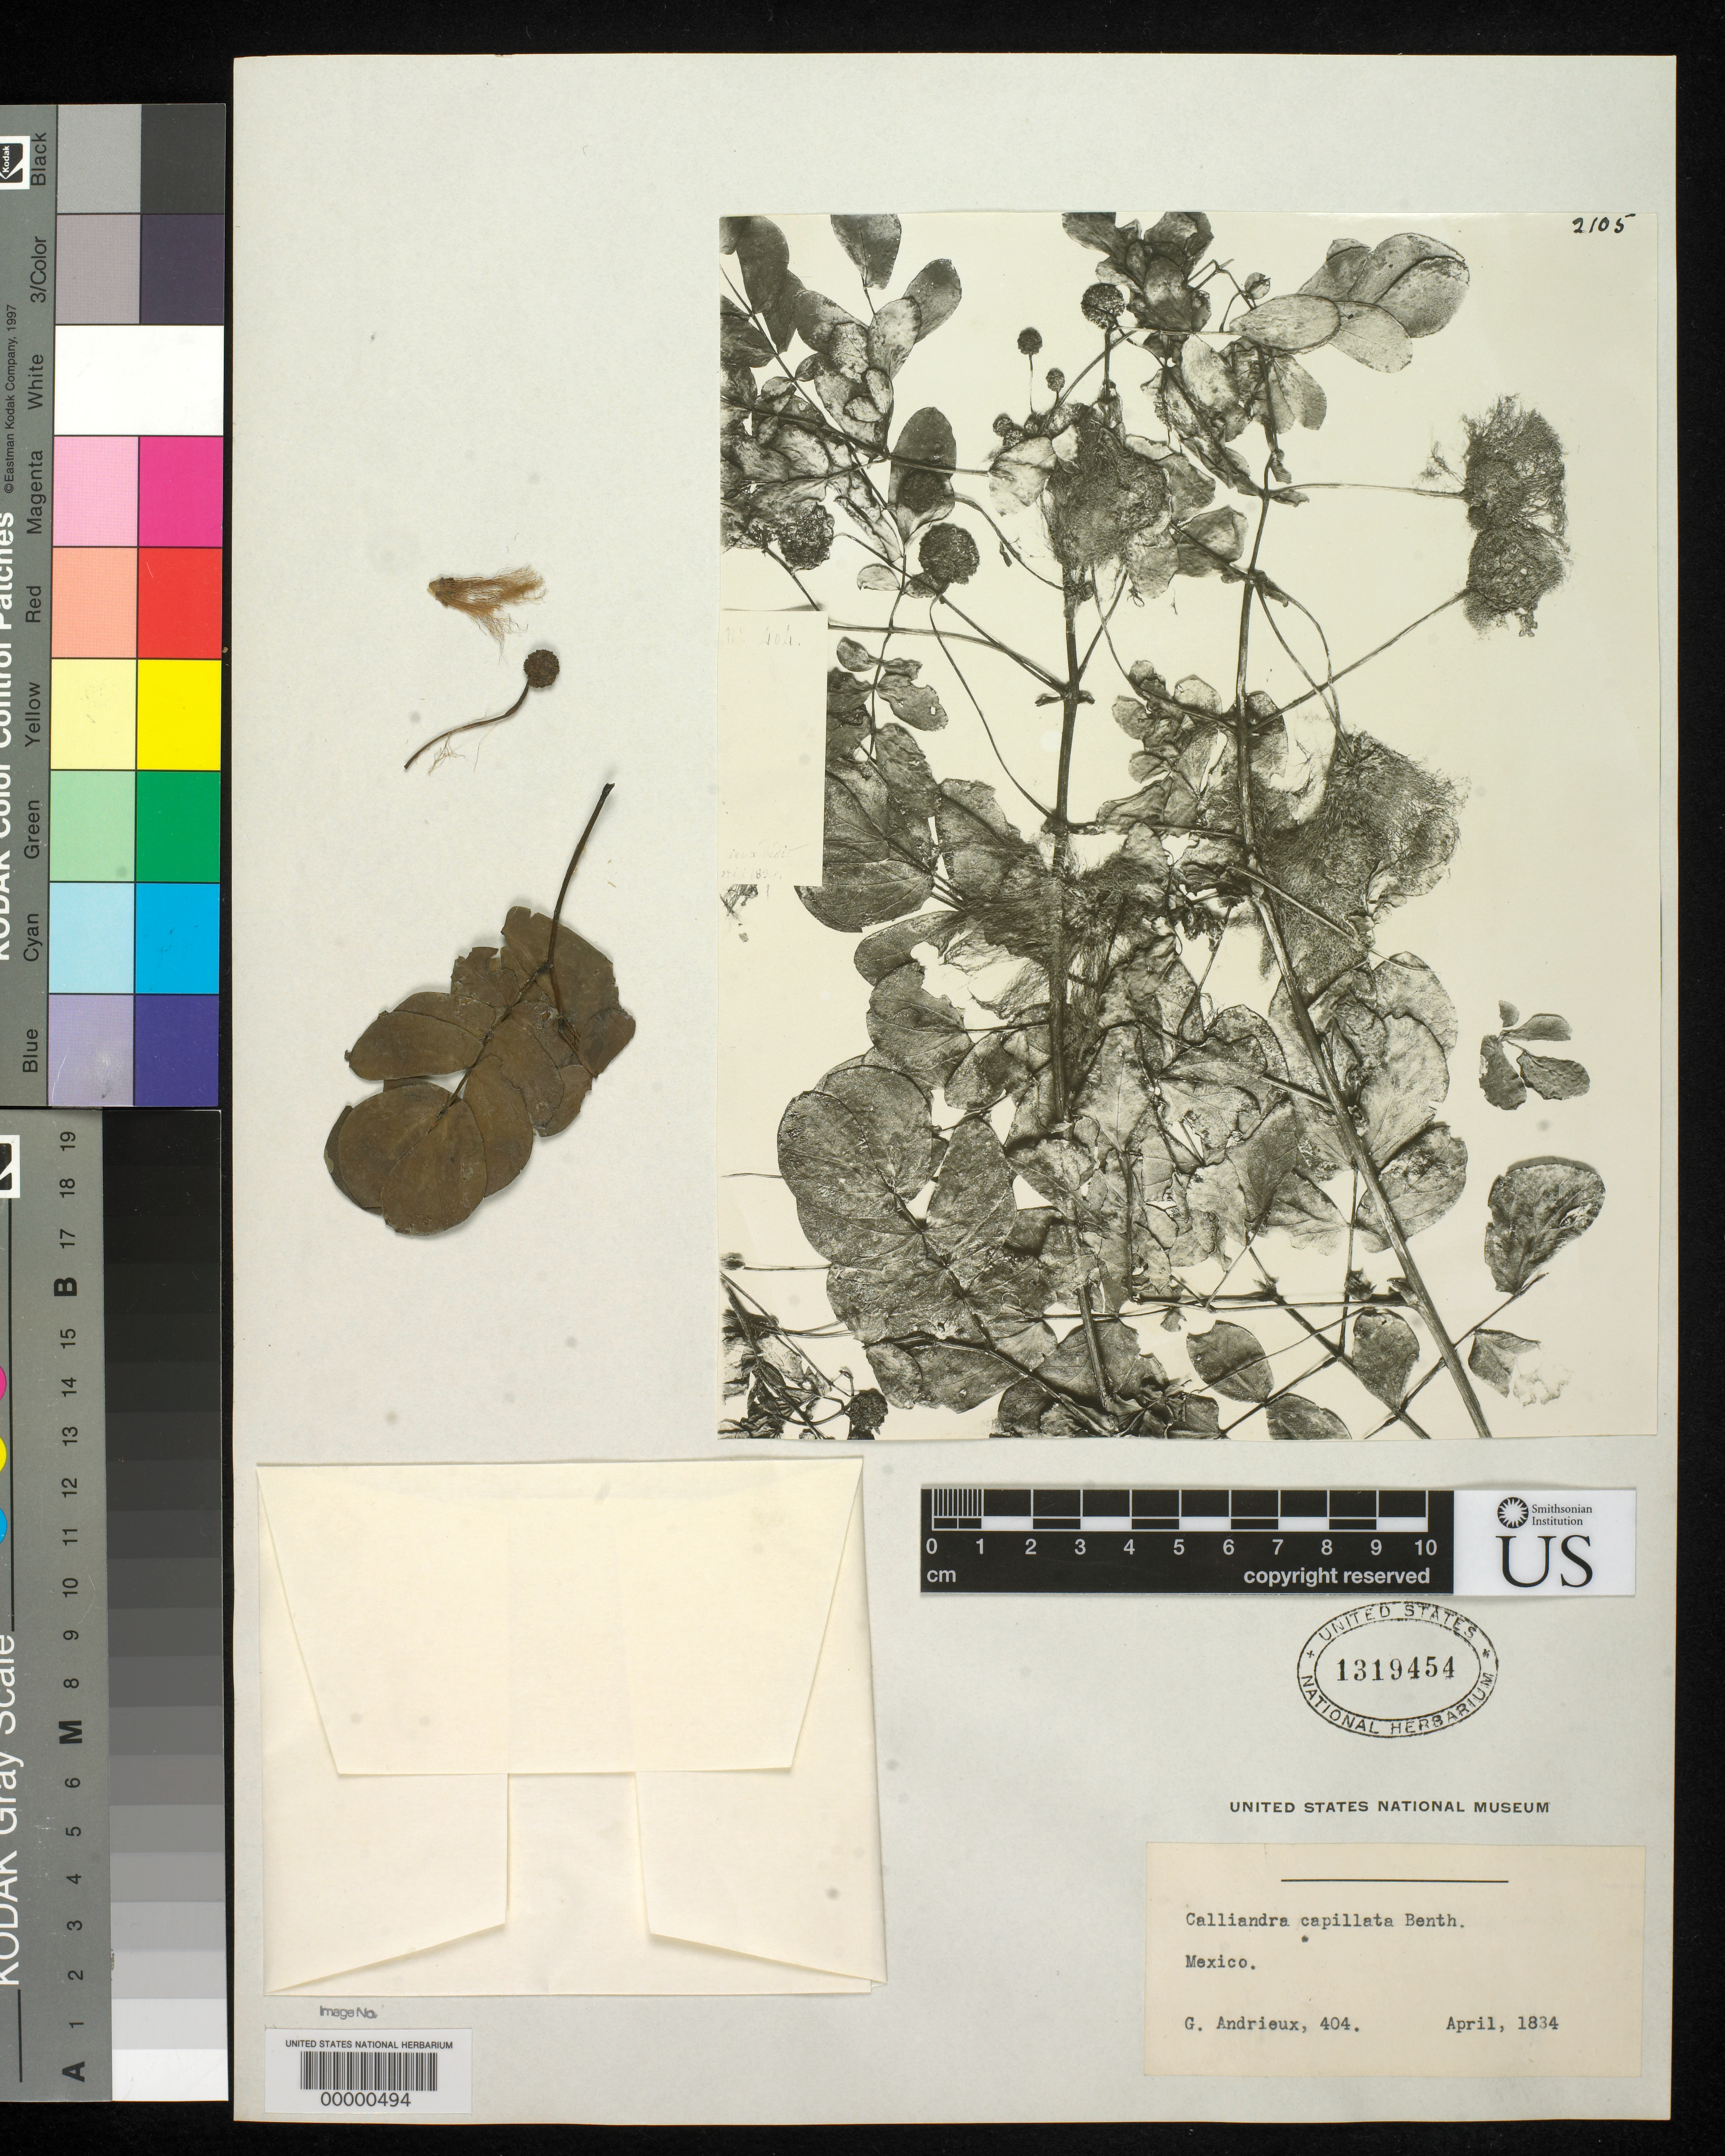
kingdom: Plantae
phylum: Tracheophyta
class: Magnoliopsida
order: Fabales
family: Fabaceae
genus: Calliandra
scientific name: Calliandra capillata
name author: Benth.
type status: Type Fragment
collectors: G. Andrieux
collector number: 404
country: Mexico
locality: E of Monserrat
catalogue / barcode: US 1319454